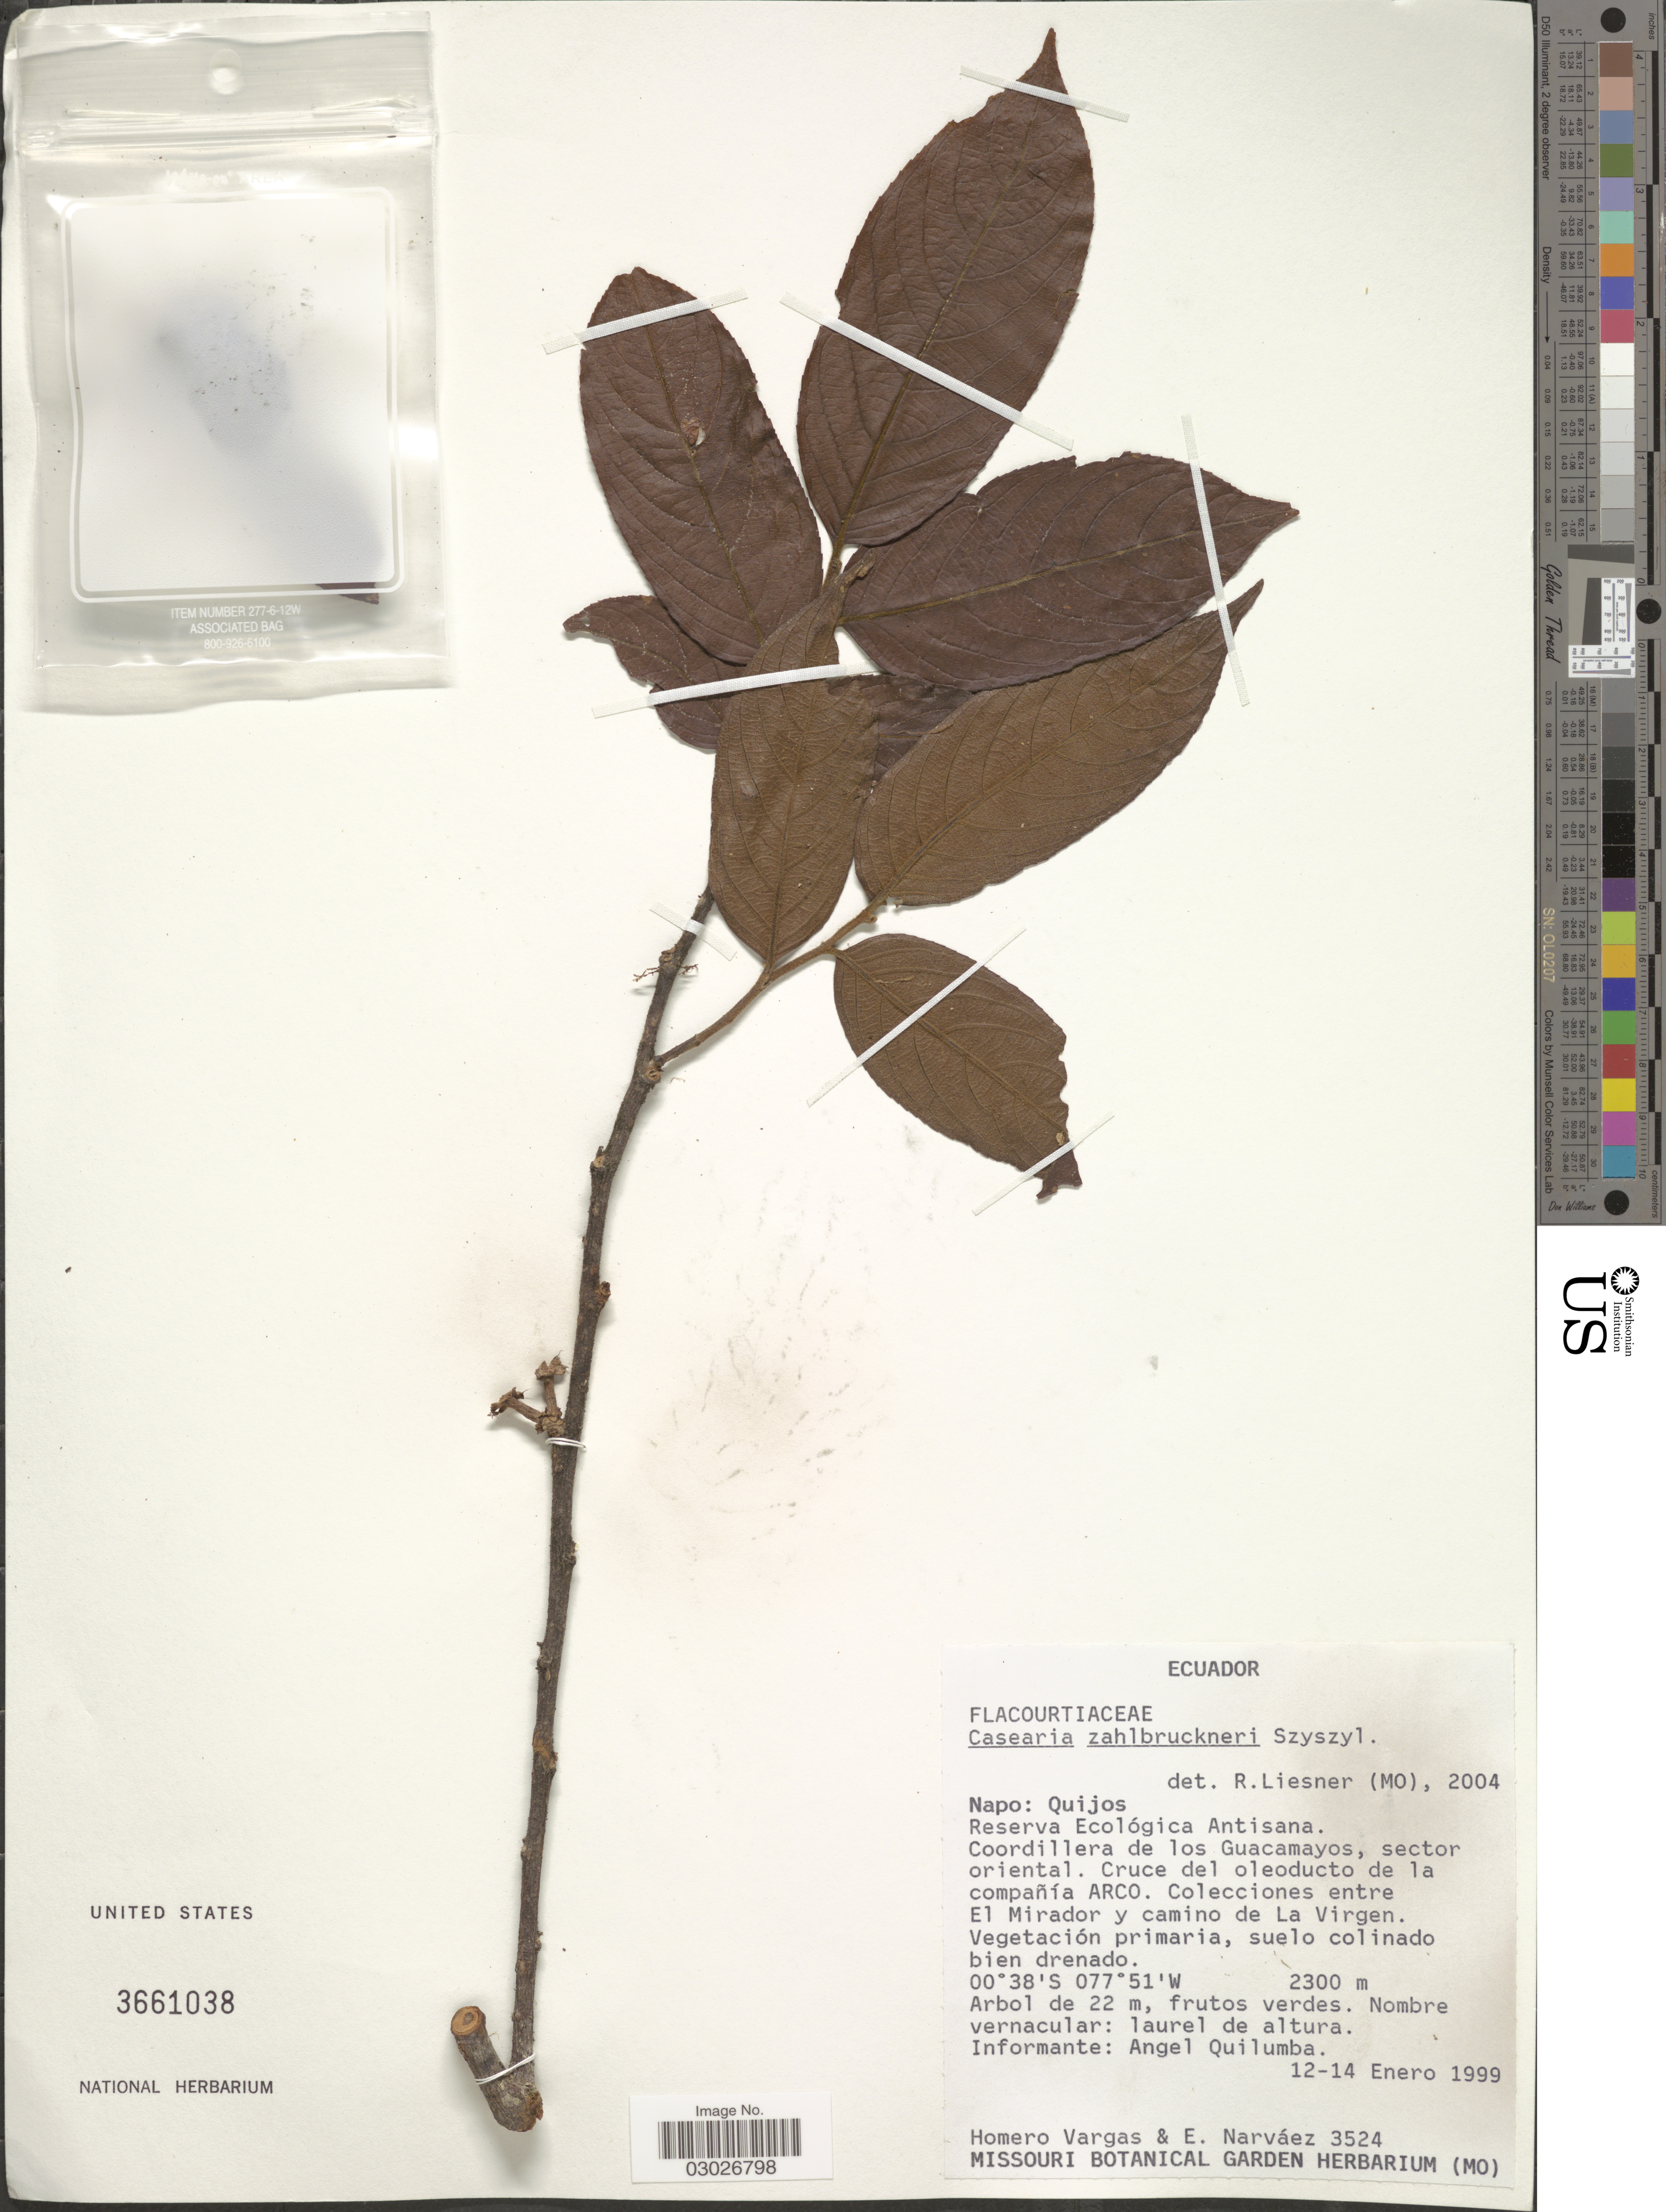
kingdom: Plantae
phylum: Tracheophyta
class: Magnoliopsida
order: Malpighiales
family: Salicaceae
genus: Casearia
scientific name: Casearia zahlbruckneri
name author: Szyszyl.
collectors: H. Vargas & E. Narváez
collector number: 3524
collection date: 1999-01-12/1999-01-14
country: Ecuador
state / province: Napo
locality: Reserva Ecológica Antisana. Coordillera de los Guacamayos, sector oriental. Cruce del oleoducto de la compañía ARCO. Colecciones entre El Mirador y camino de La Virgen.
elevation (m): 2300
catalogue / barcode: US 3661038